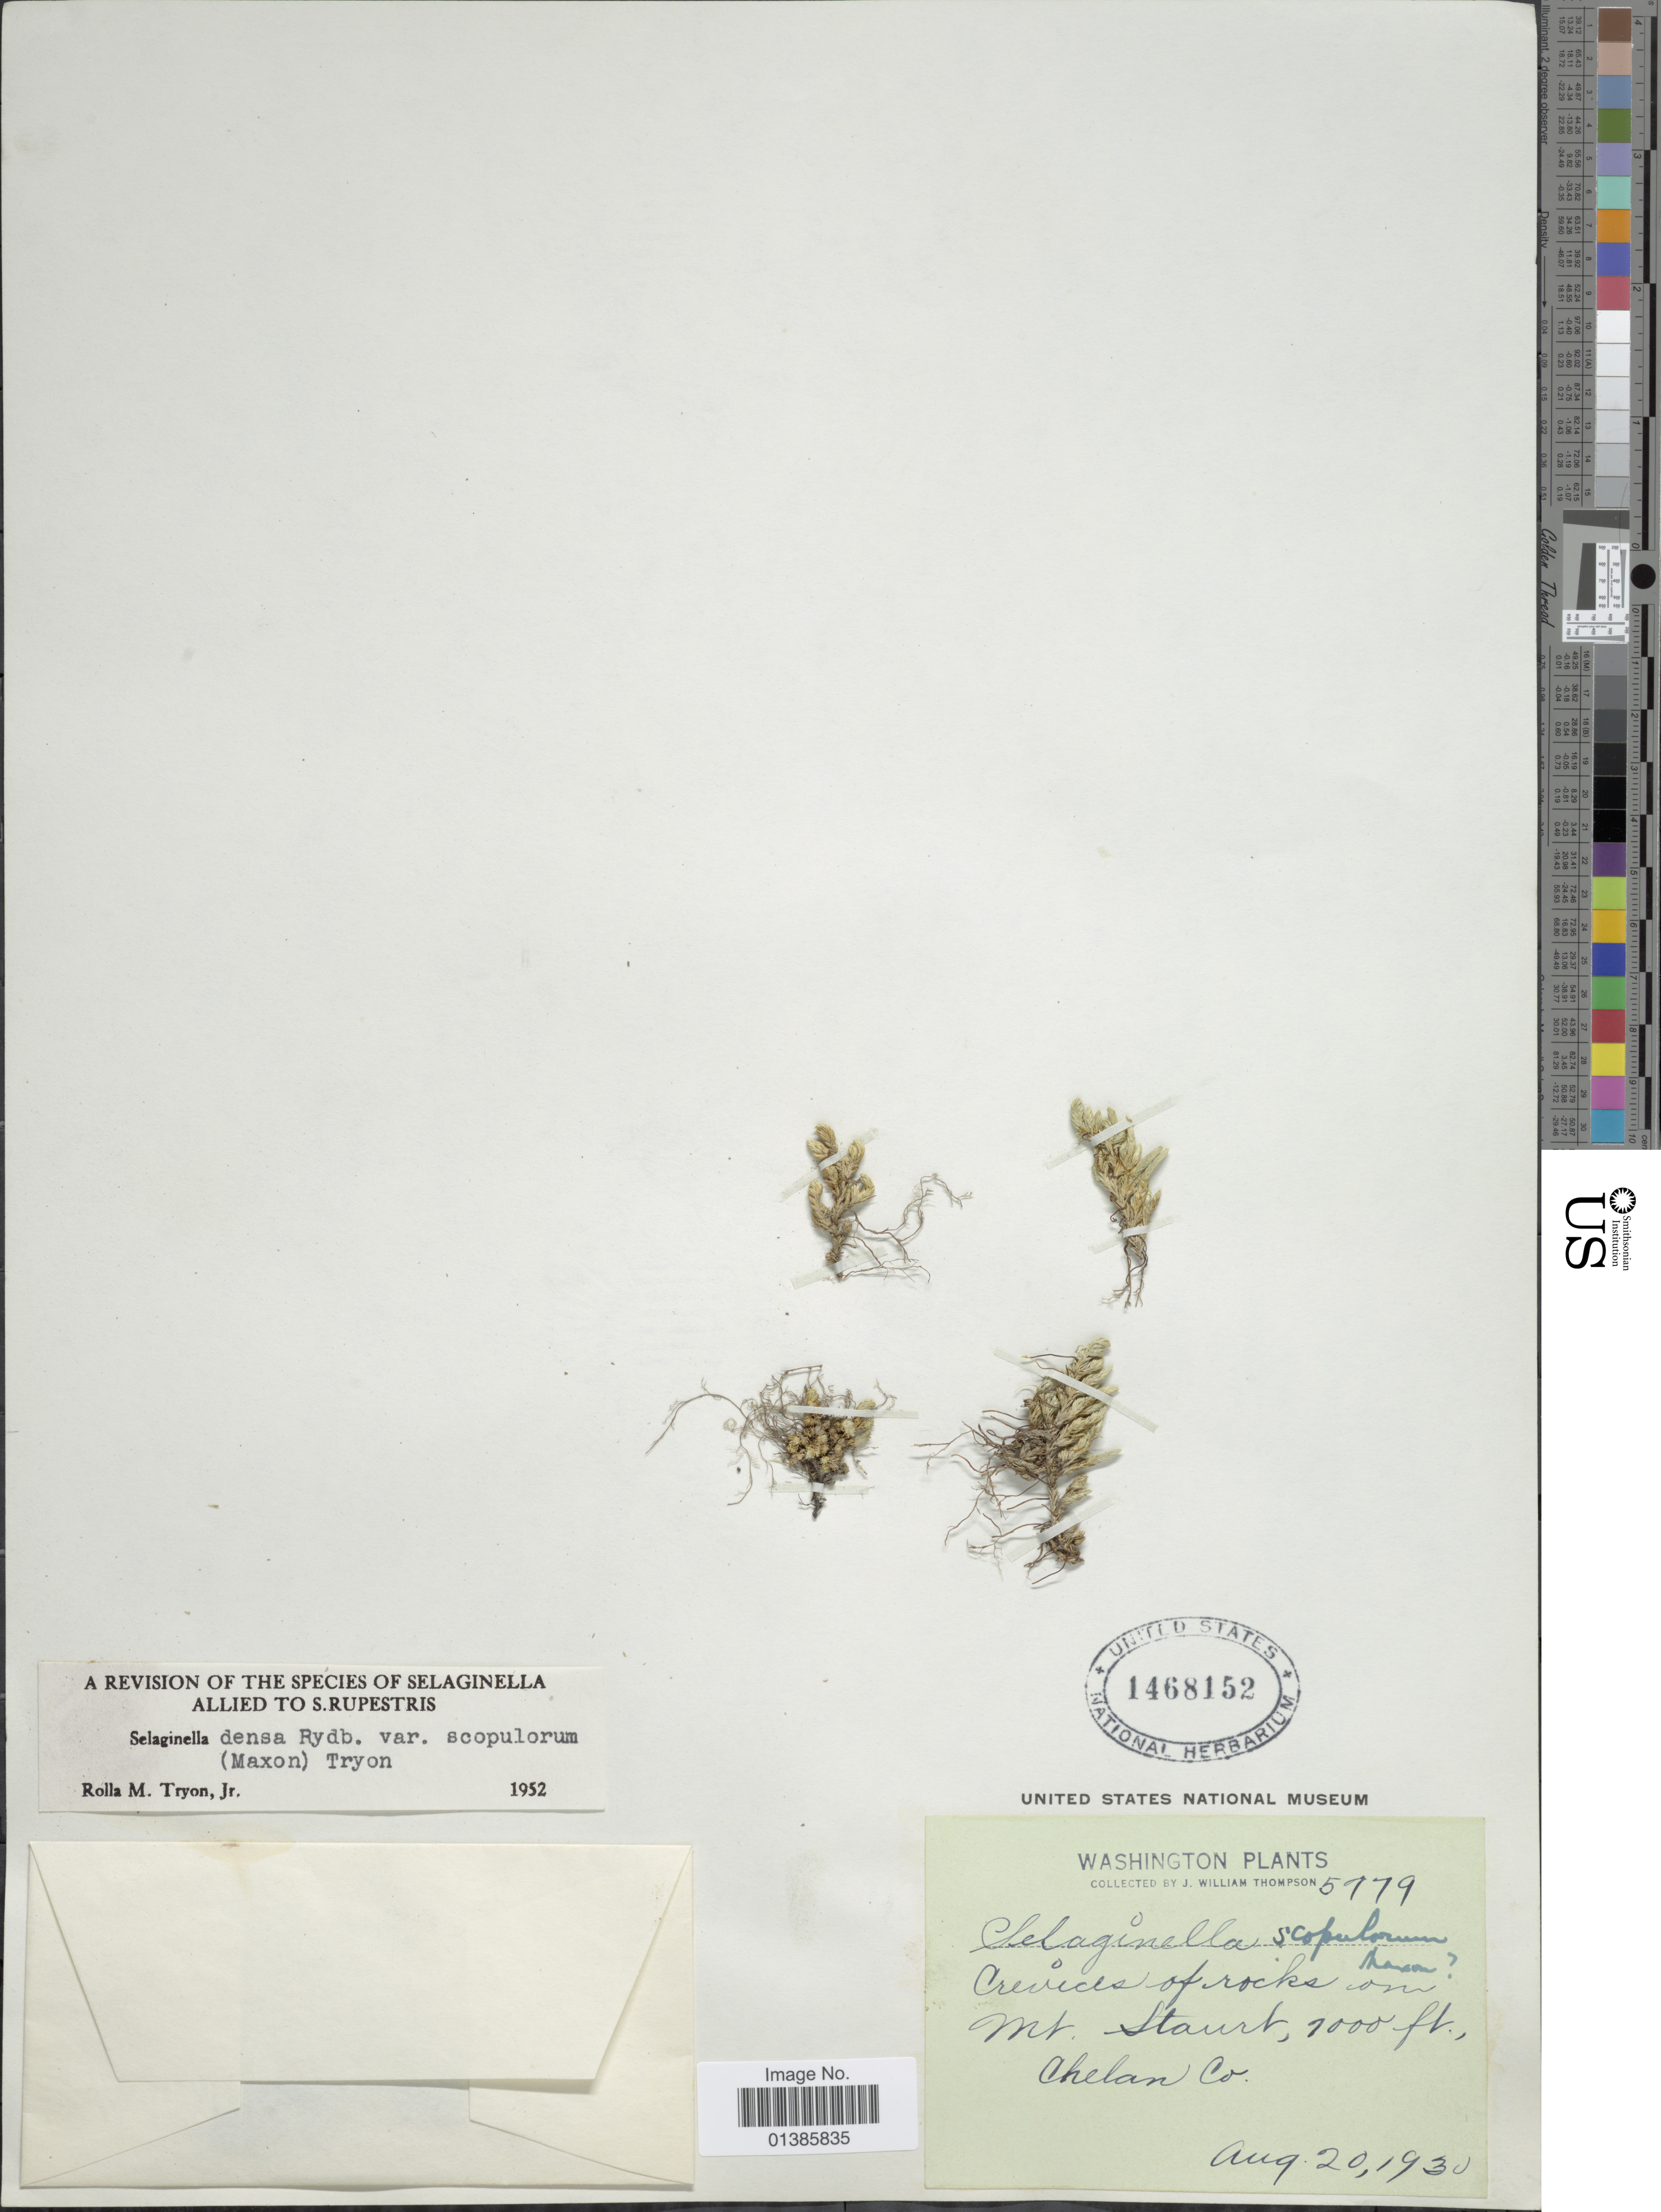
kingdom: Plantae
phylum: Tracheophyta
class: Lycopodiopsida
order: Selaginellales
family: Selaginellaceae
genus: Selaginella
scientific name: Selaginella densa var. scopulorum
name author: (Maxon) R.M. Tryon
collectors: J. W. Thompson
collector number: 5779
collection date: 1930-08-20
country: United States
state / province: Washington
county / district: Chelan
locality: Crevices of rocks on Mt. Staurt, Chelan Co.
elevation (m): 2134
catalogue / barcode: US 1468152